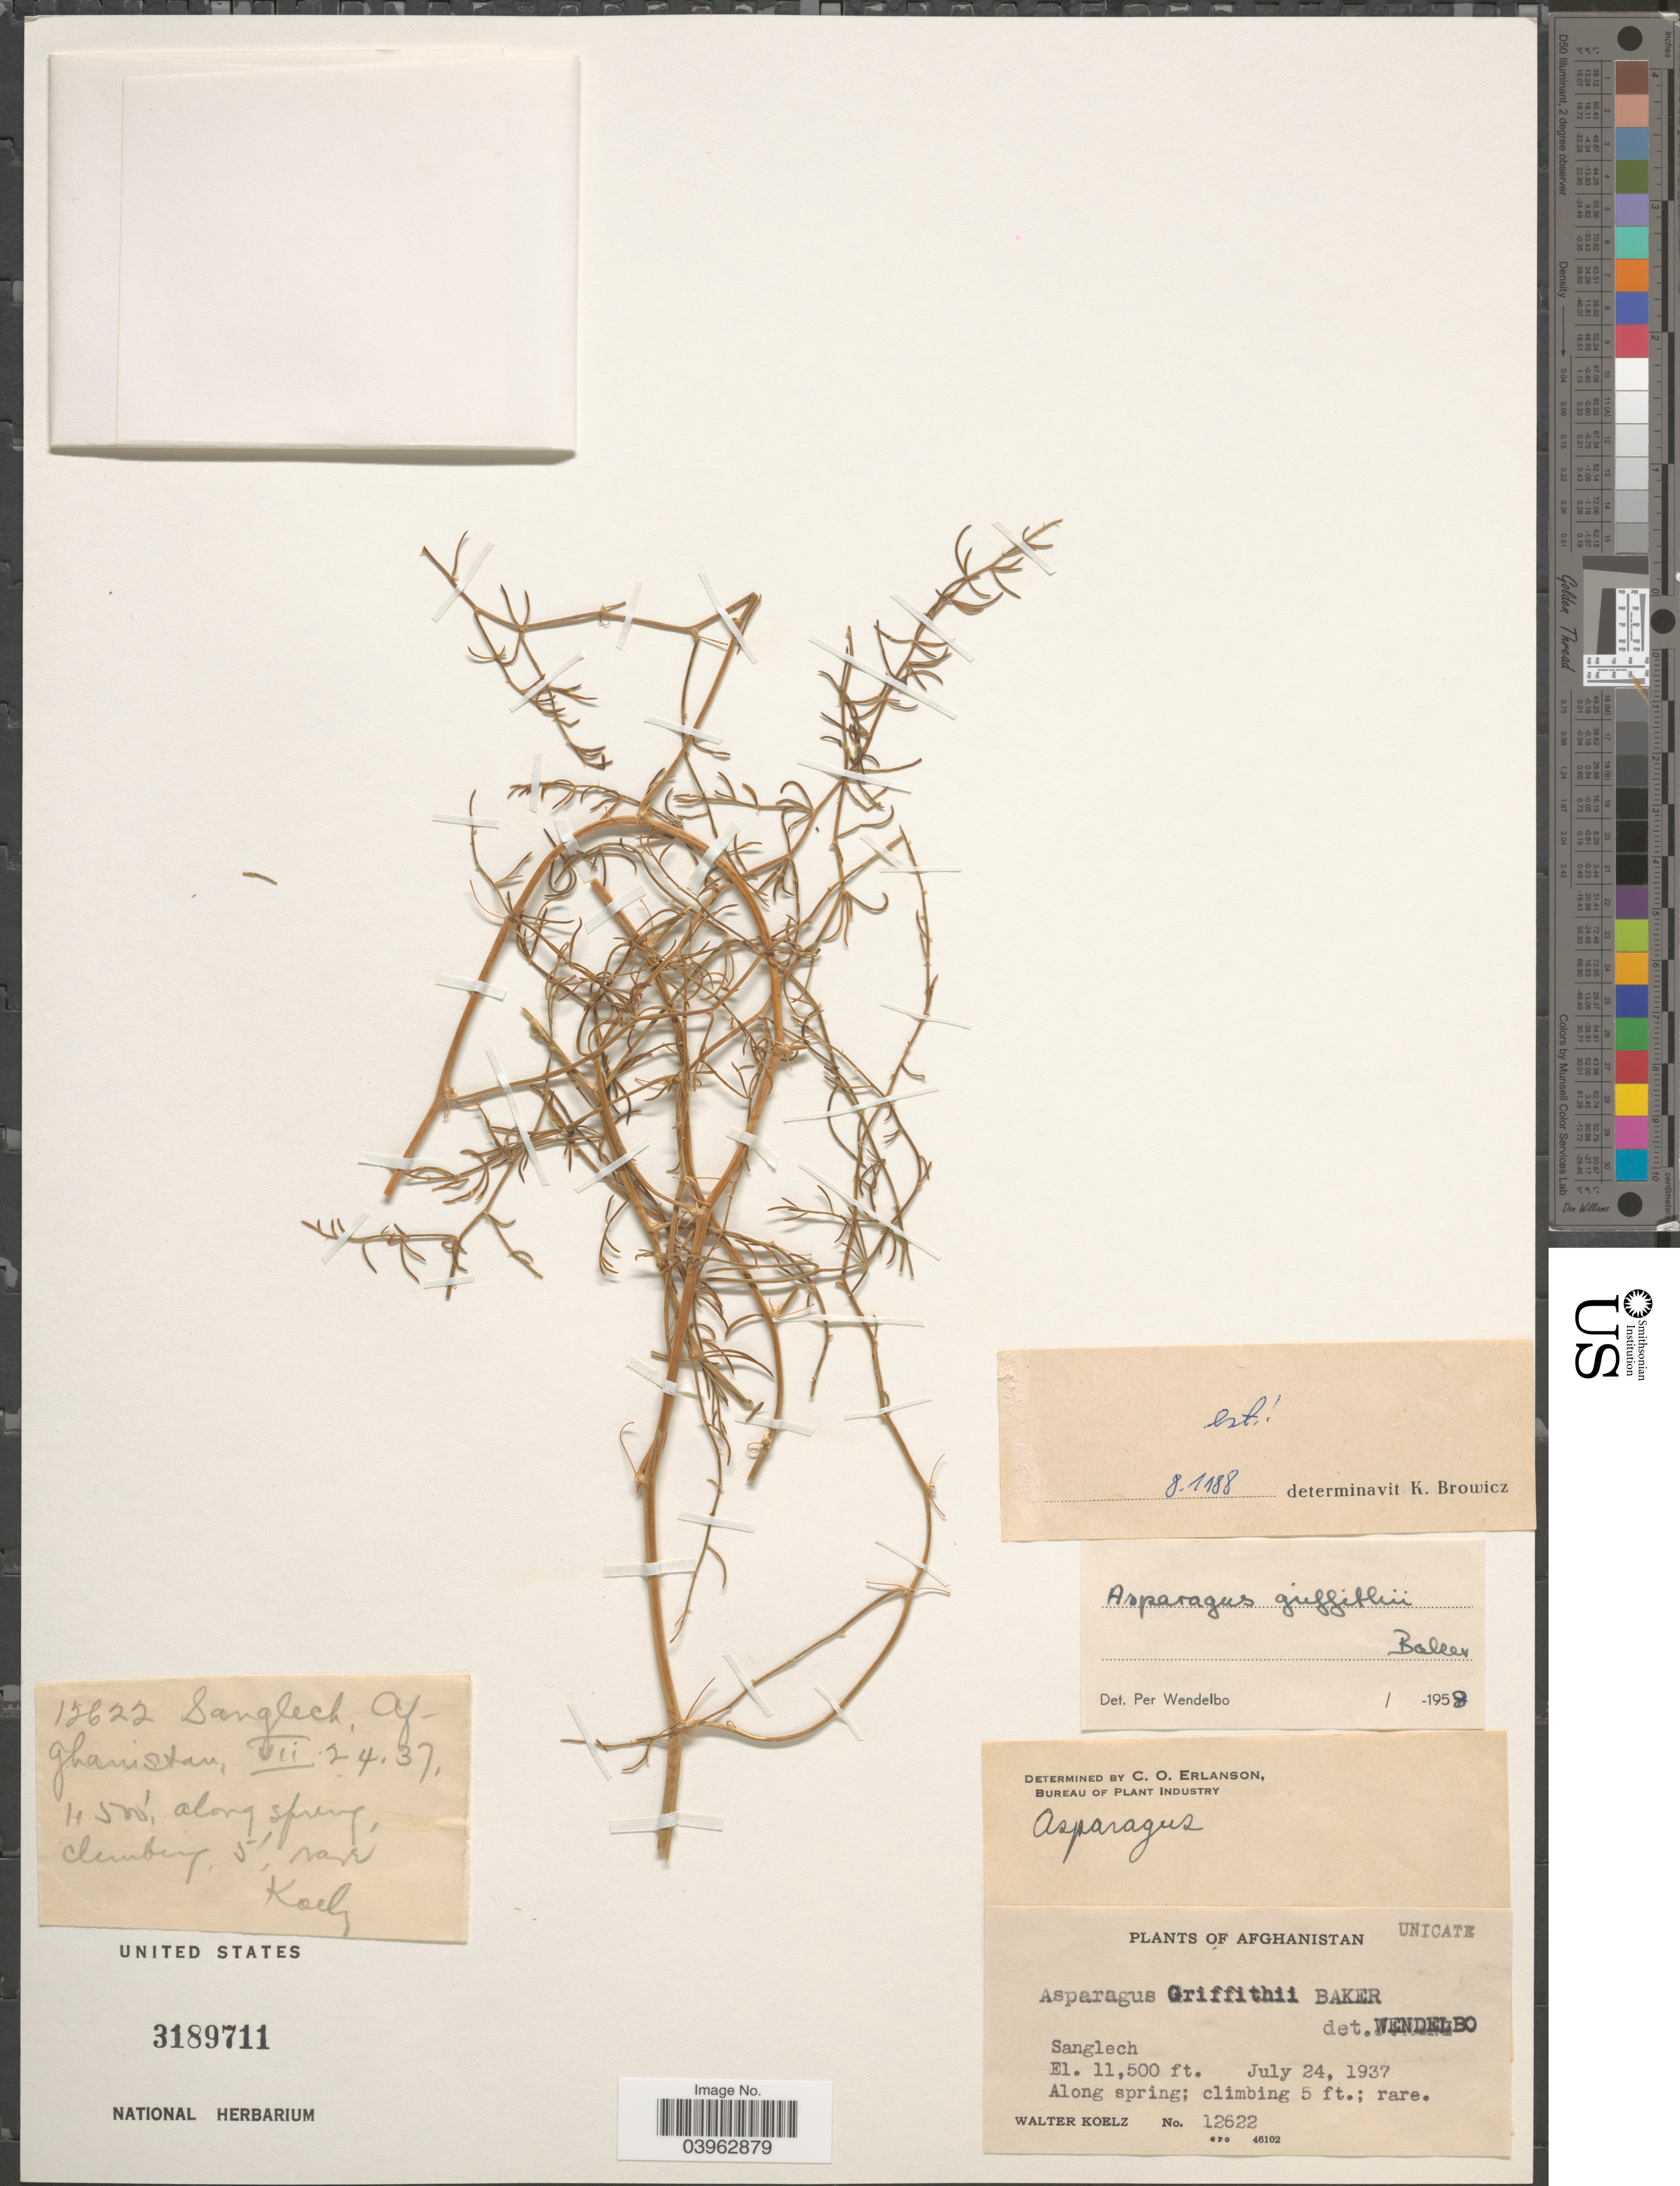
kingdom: Plantae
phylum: Tracheophyta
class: Liliopsida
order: Asparagales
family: Asparagaceae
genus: Asparagus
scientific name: Asparagus griffithii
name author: Baker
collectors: W. N. Koelz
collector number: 12622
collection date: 1937-07-24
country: Afghanistan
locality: Sanglech.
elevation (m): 3505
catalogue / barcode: US 3189711